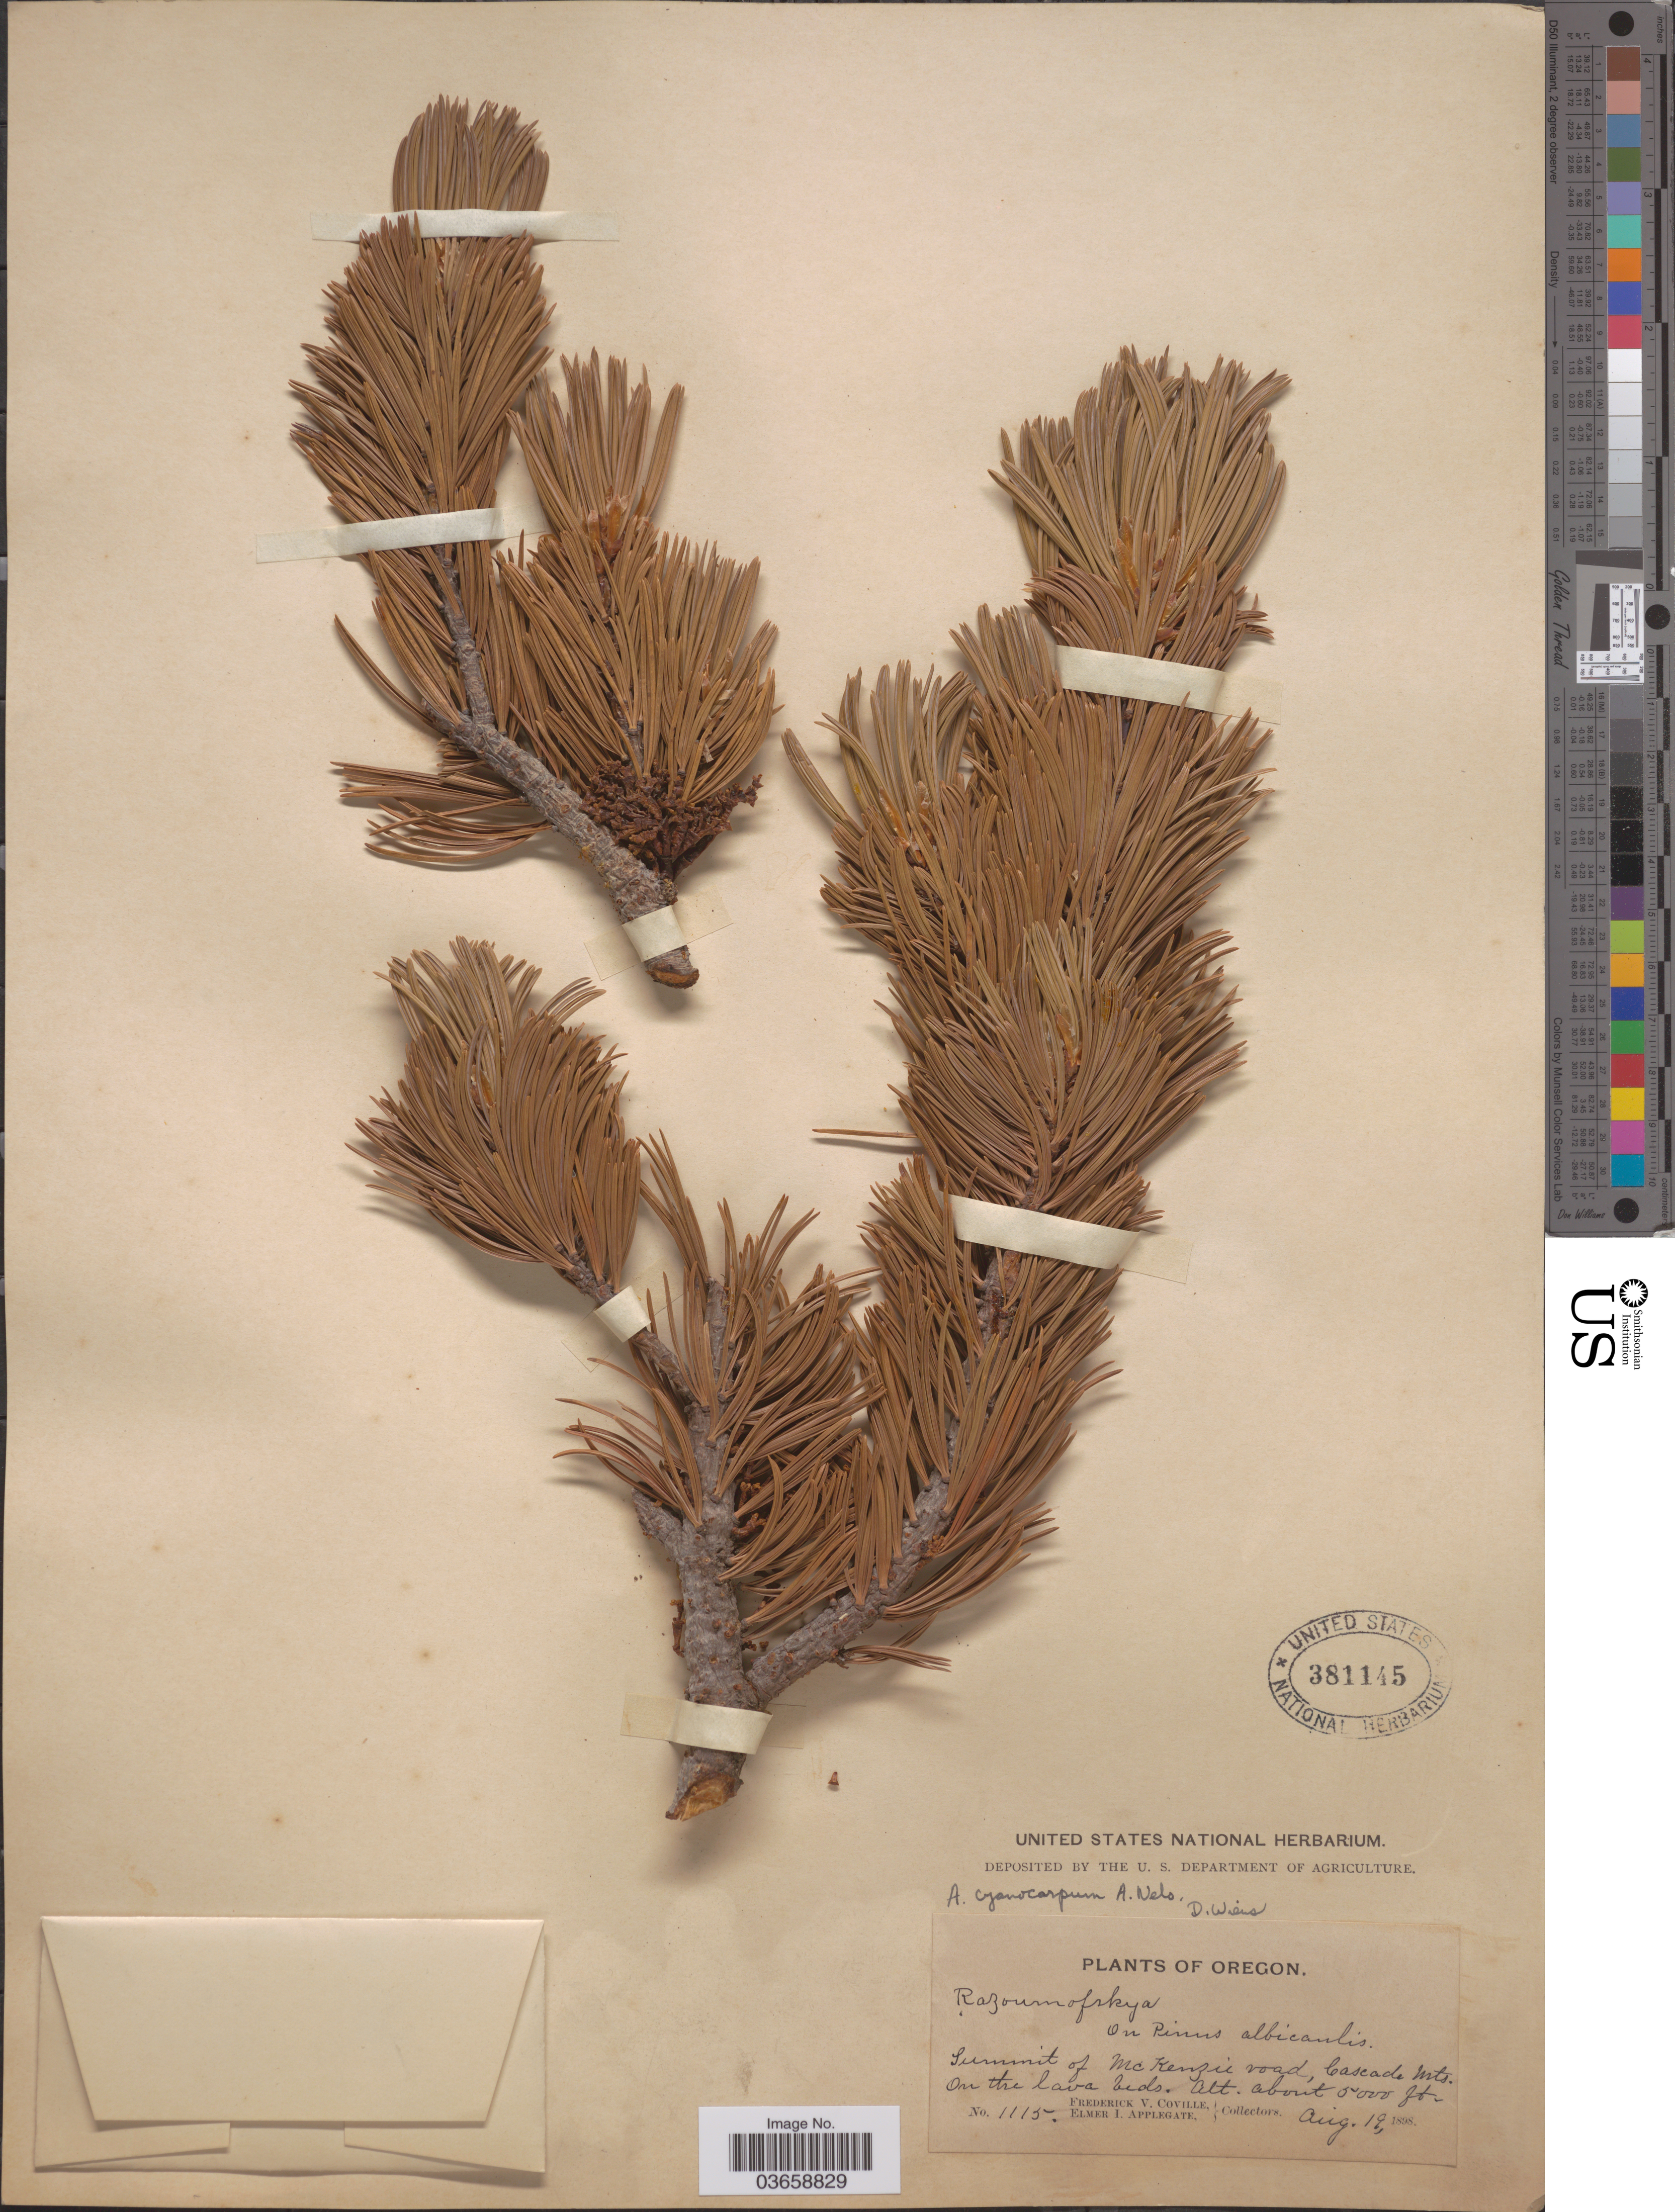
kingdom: Plantae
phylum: Tracheophyta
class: Magnoliopsida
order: Santalales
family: Viscaceae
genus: Arceuthobium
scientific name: Arceuthobium campylopodum f. cyanocarpum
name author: (A. Nelson) L.S. Gill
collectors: F. V. Coville & E. I. Applegate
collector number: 1115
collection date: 1898-08-19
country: United States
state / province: Oregon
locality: Summit of McKenzie road, Cascade Mts.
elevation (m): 1524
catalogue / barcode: US 381145